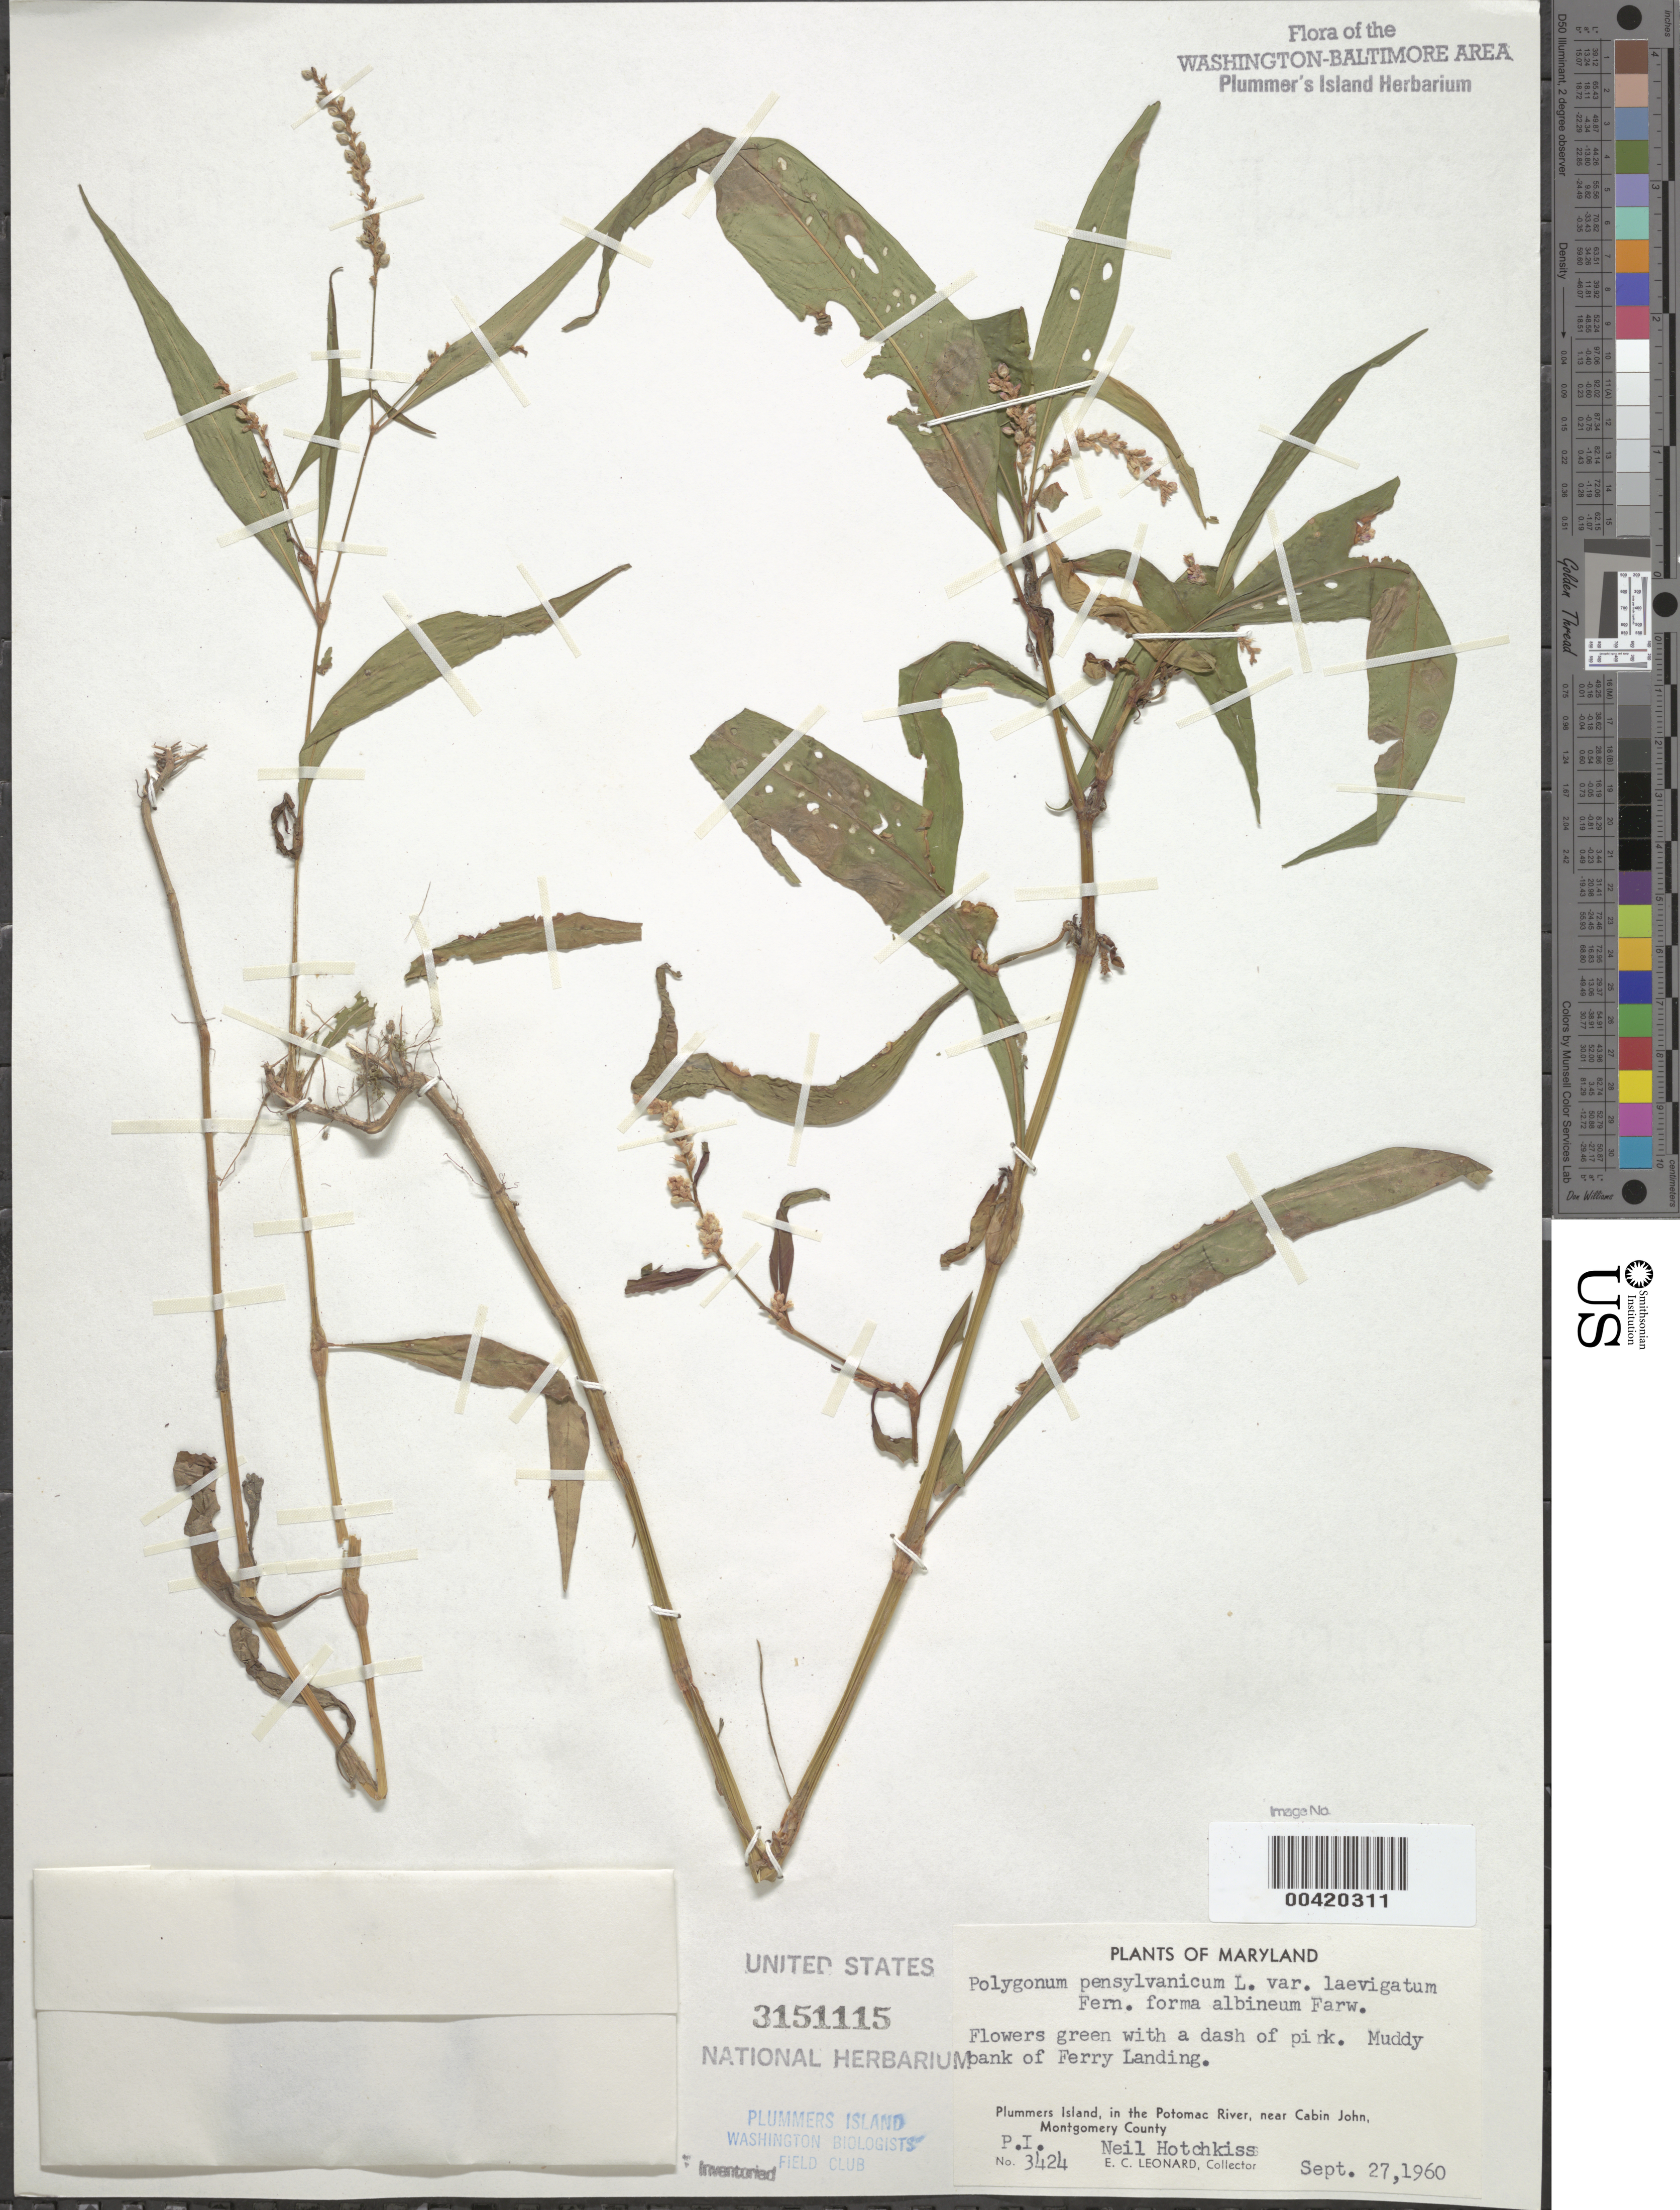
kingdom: Plantae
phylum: Tracheophyta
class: Magnoliopsida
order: Caryophyllales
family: Polygonaceae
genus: Persicaria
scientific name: Persicaria lapathifolia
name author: (L.) Delarbre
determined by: Atha, D. E.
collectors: E. C. Leonard & N. Hotchkiss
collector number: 3424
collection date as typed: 27 Sep 1960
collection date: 1960-09-27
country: United States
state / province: Maryland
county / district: Montgomery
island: Plummers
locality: Plummer's Island; Muddy bank of Ferry Landing C. & O. Canal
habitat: Muddy bank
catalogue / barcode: US 3151115